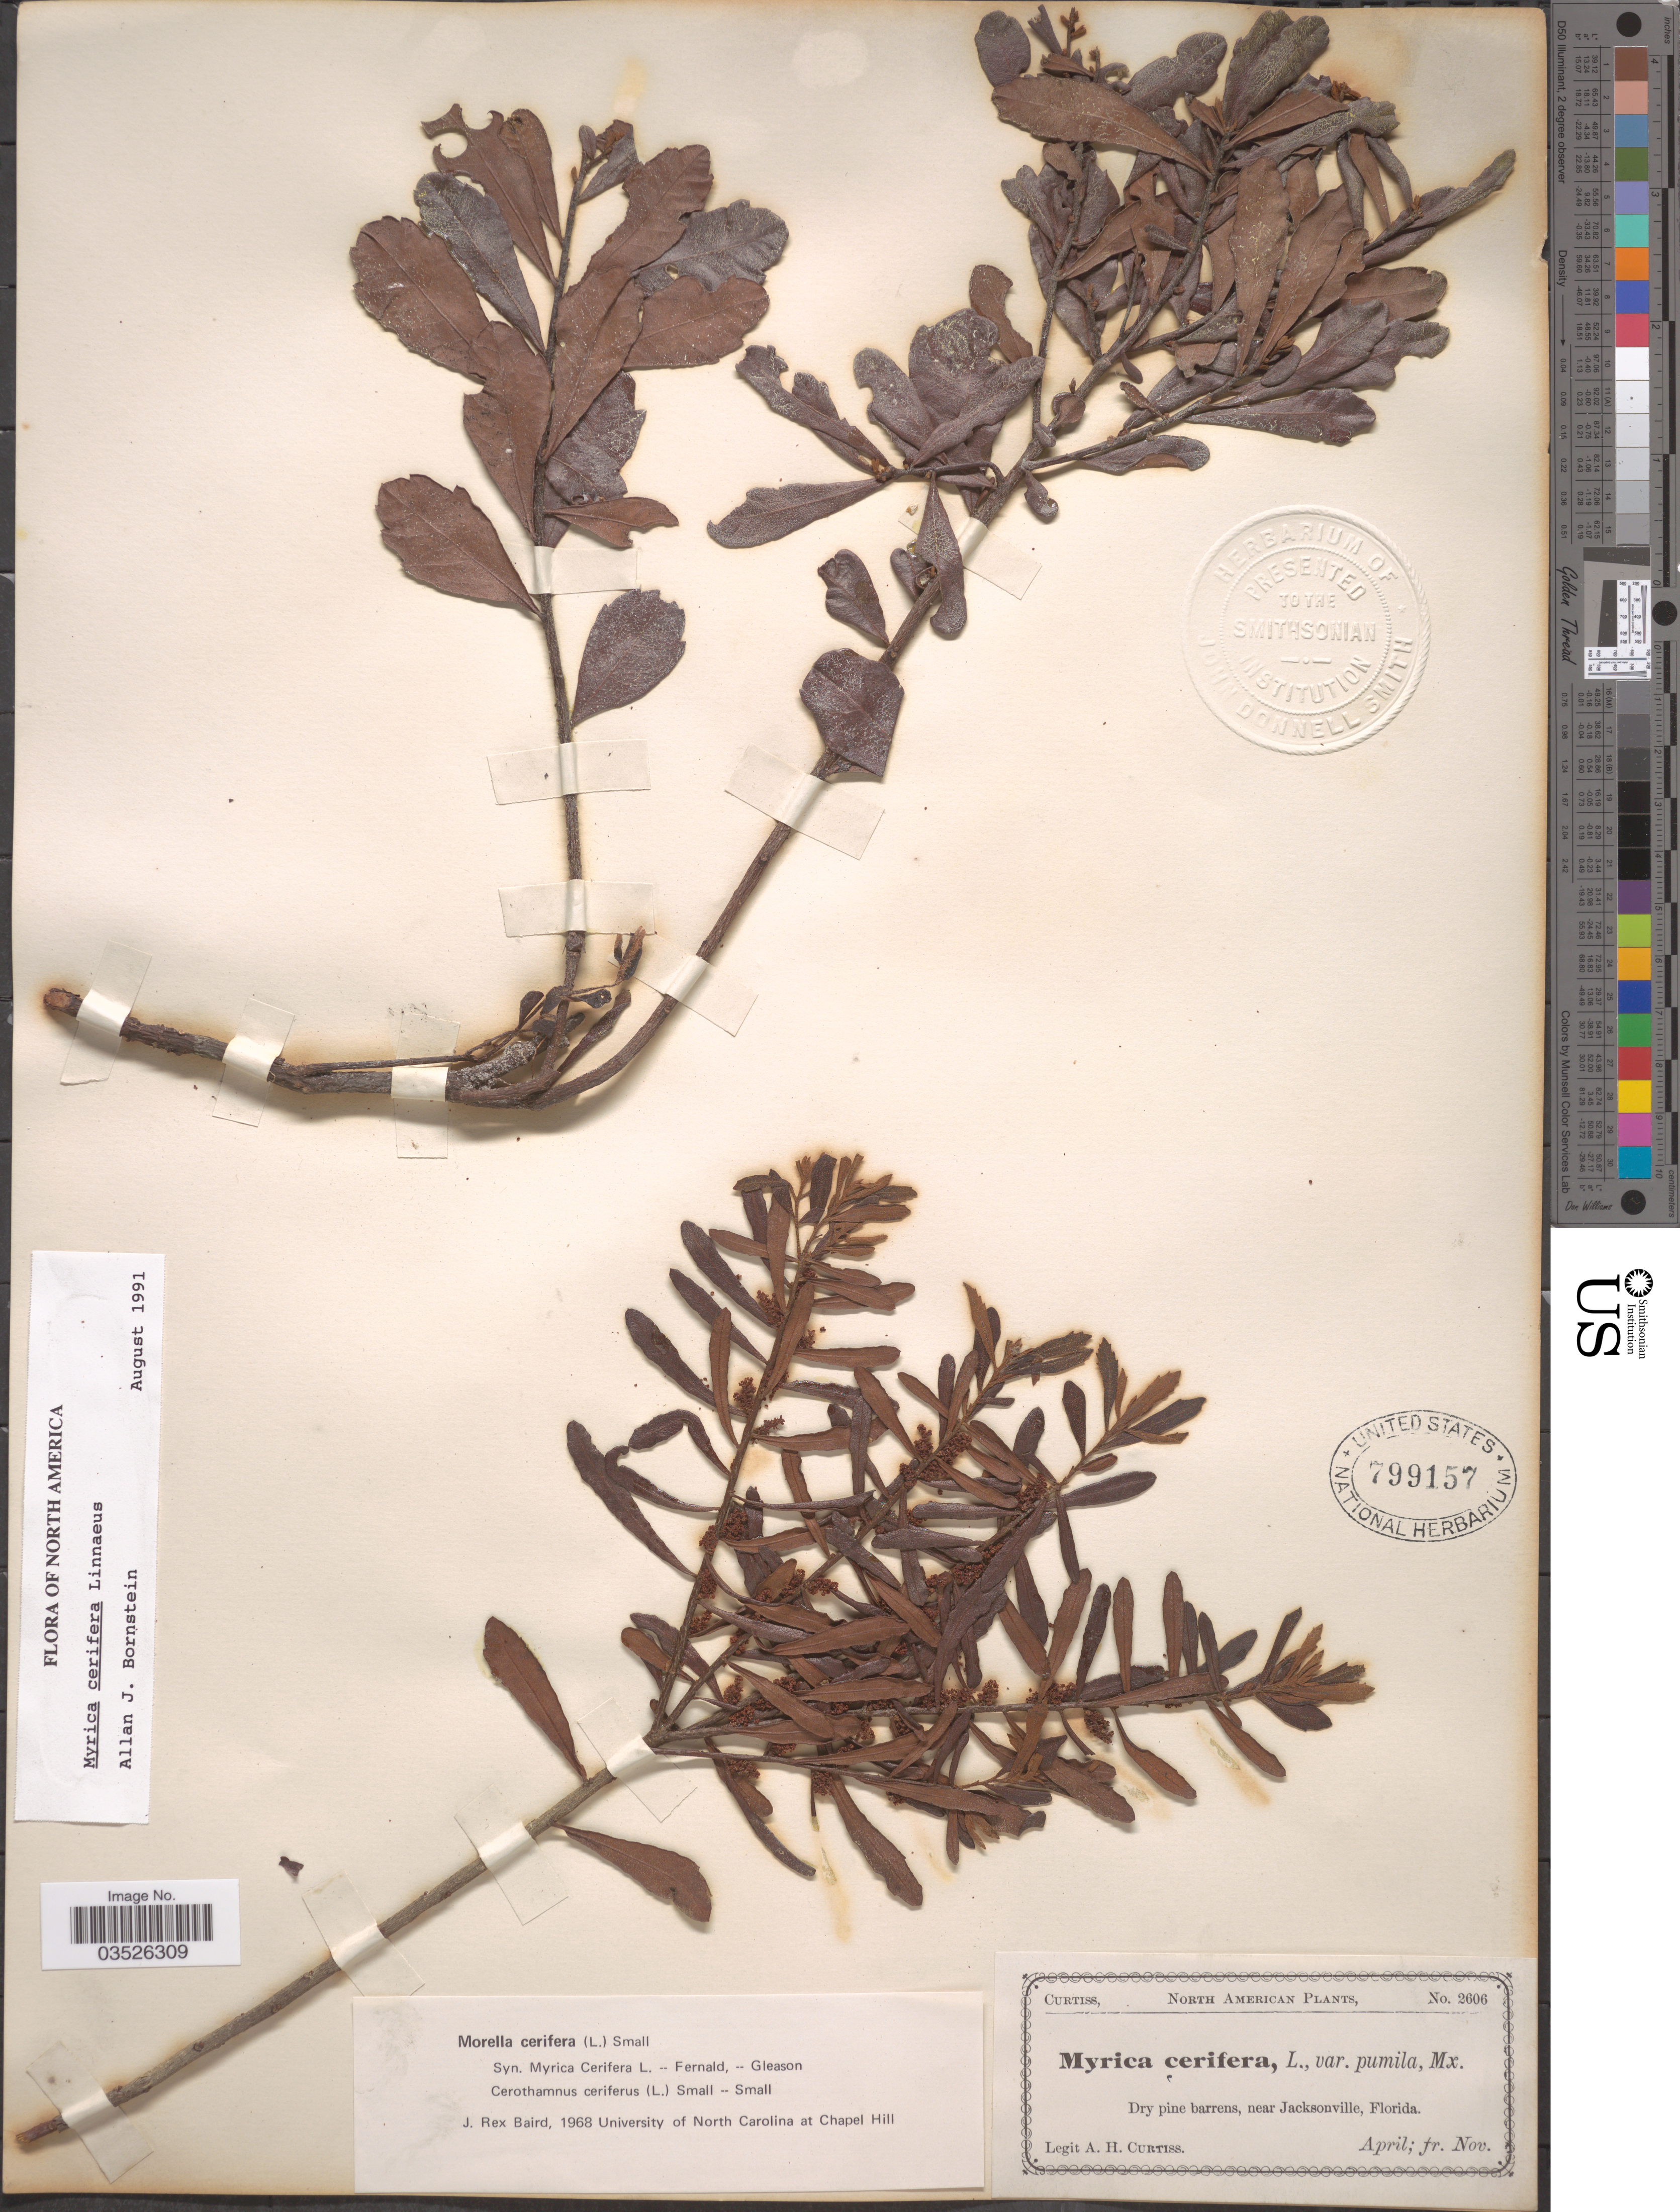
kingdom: Plantae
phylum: Tracheophyta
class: Magnoliopsida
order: Fagales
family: Myricaceae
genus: Morella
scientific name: Morella pumila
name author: (Michx.) Small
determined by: Strong, Mark T., (BOT), Smithsonian Institution - National Museum of Natural History (UNITED STATES)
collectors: A. H. Curtiss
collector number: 2606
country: United States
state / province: Florida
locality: Near Jacksonville.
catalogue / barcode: US 799157